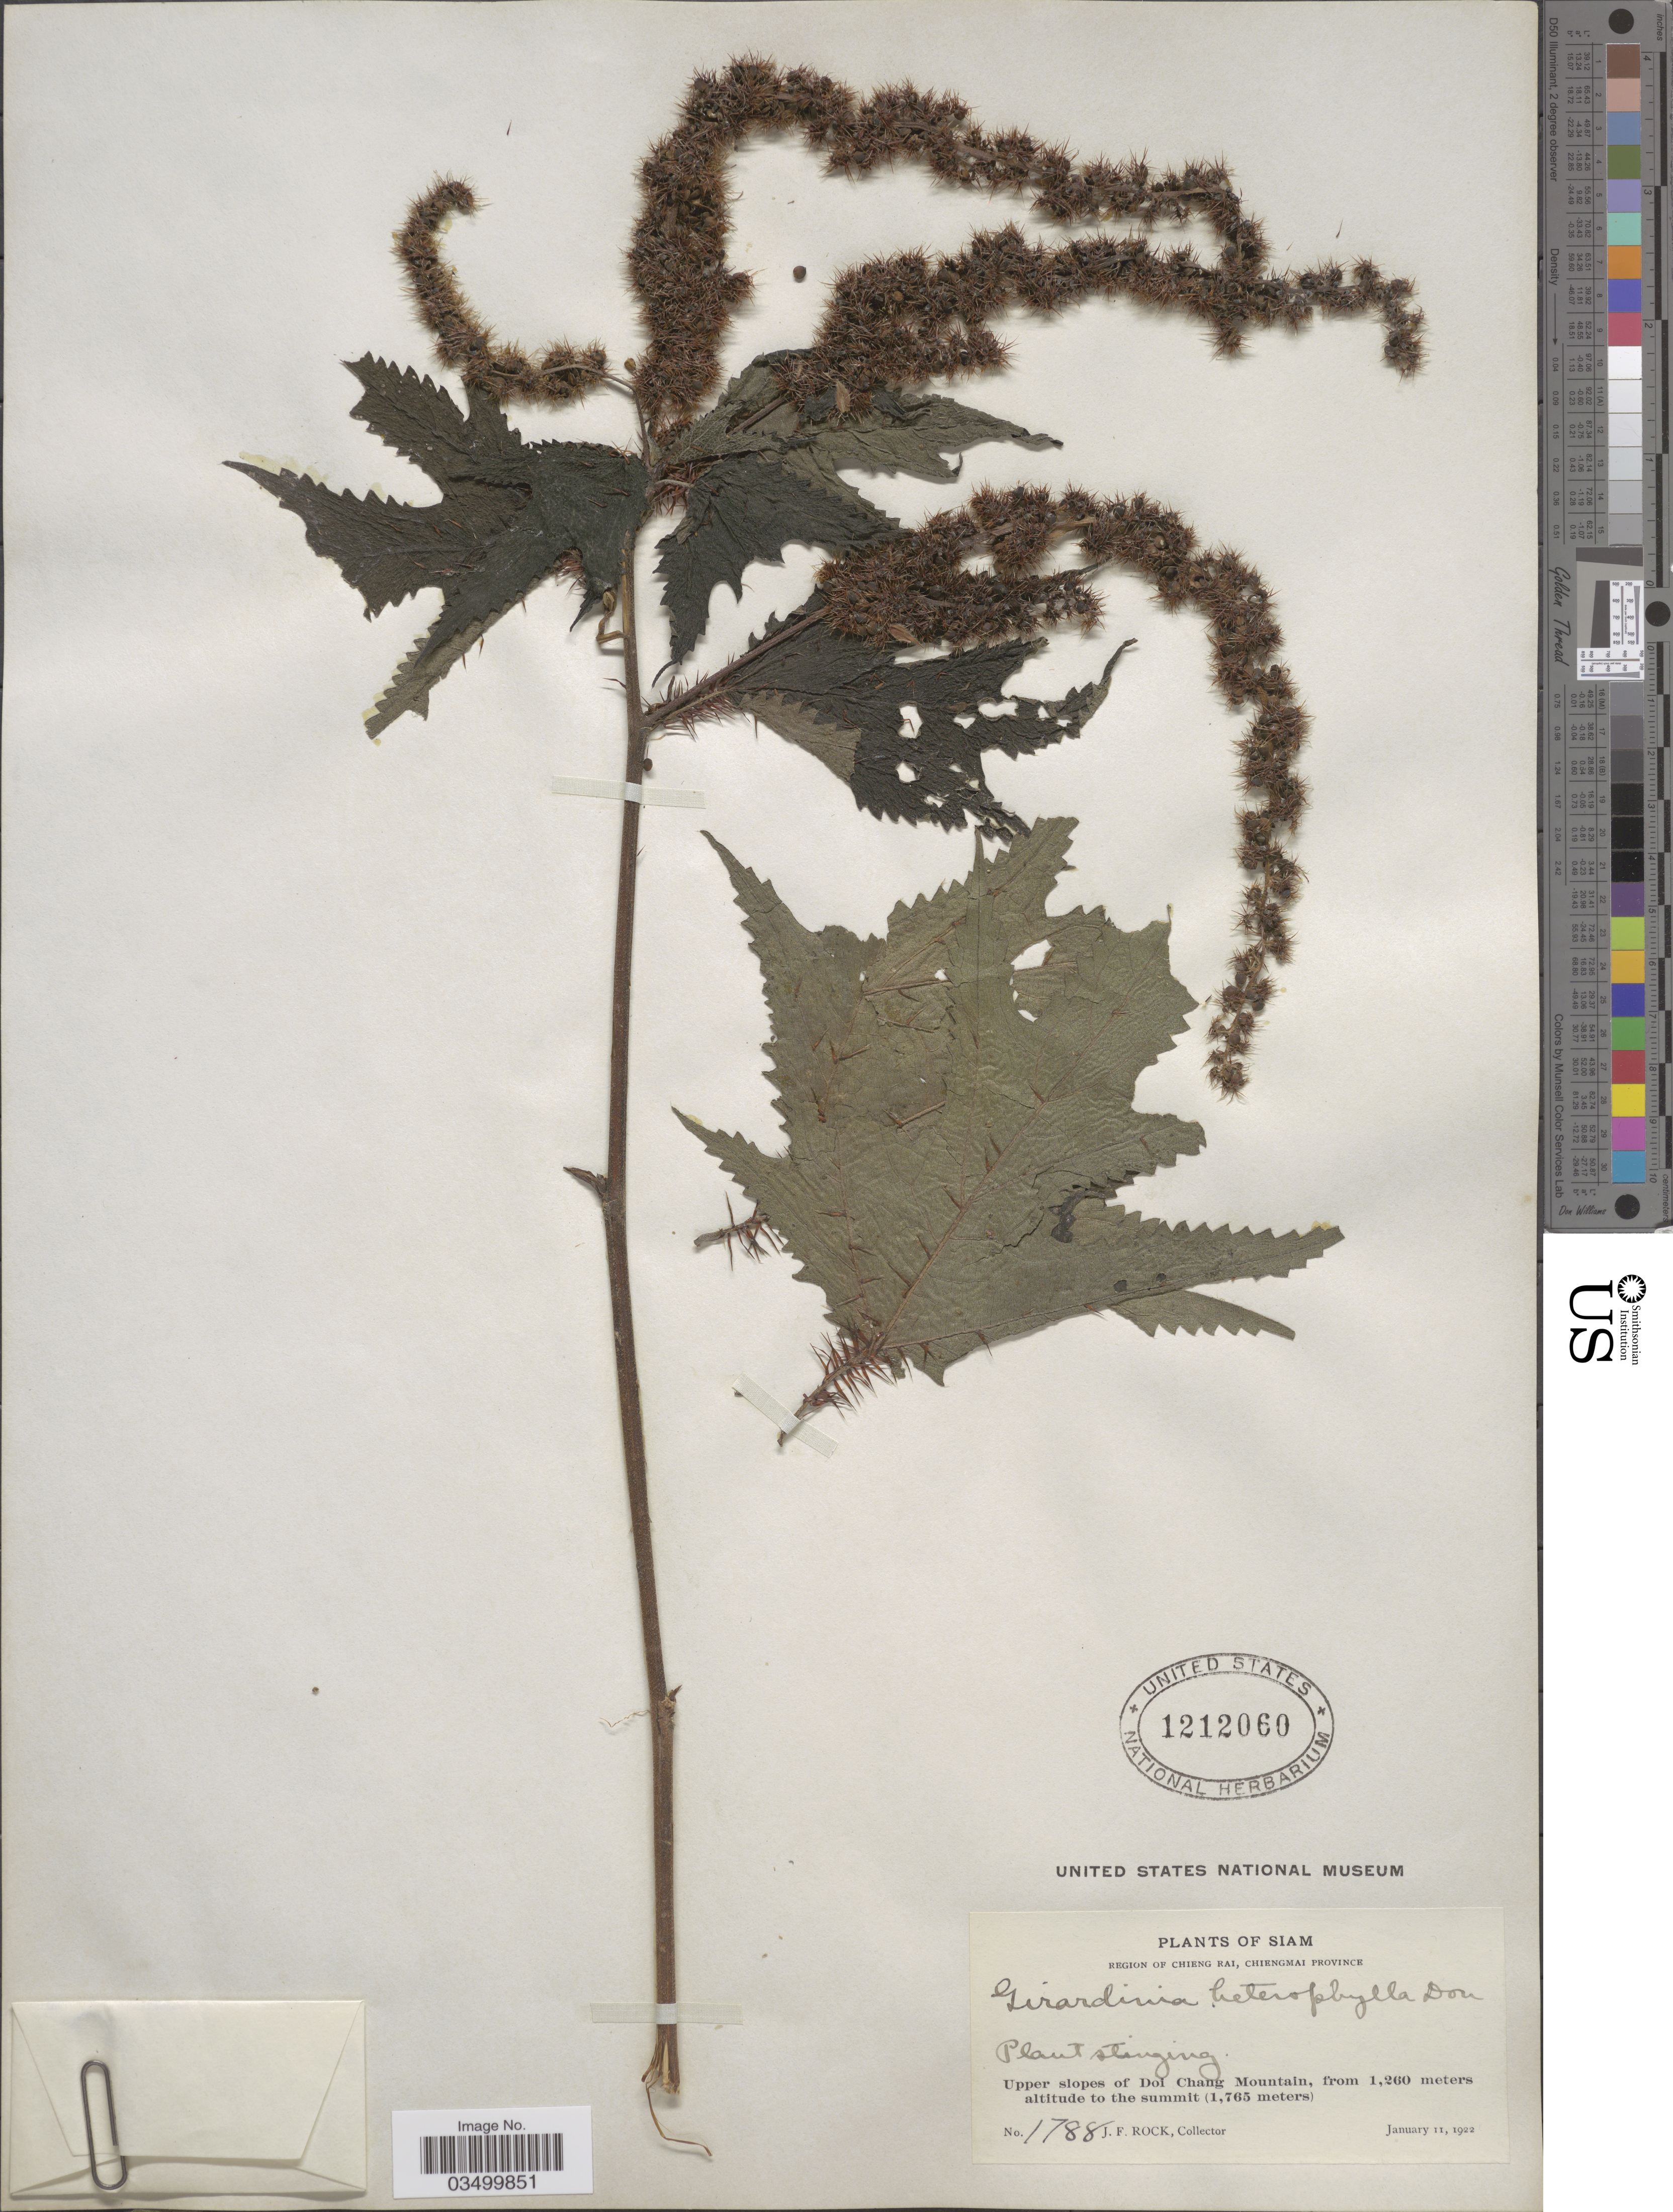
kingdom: Plantae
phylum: Tracheophyta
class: Magnoliopsida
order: Rosales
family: Urticaceae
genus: Girardinia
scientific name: Girardinia diversifolia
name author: (Link) Friis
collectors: J. Rock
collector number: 1788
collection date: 1922-02-11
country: Thailand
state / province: Chiang Mai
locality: Siam. Region of Chieng Rai, Chiengmai Province. Upper slopes of Doi Chang Mountain.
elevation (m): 1260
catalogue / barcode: US 1212060